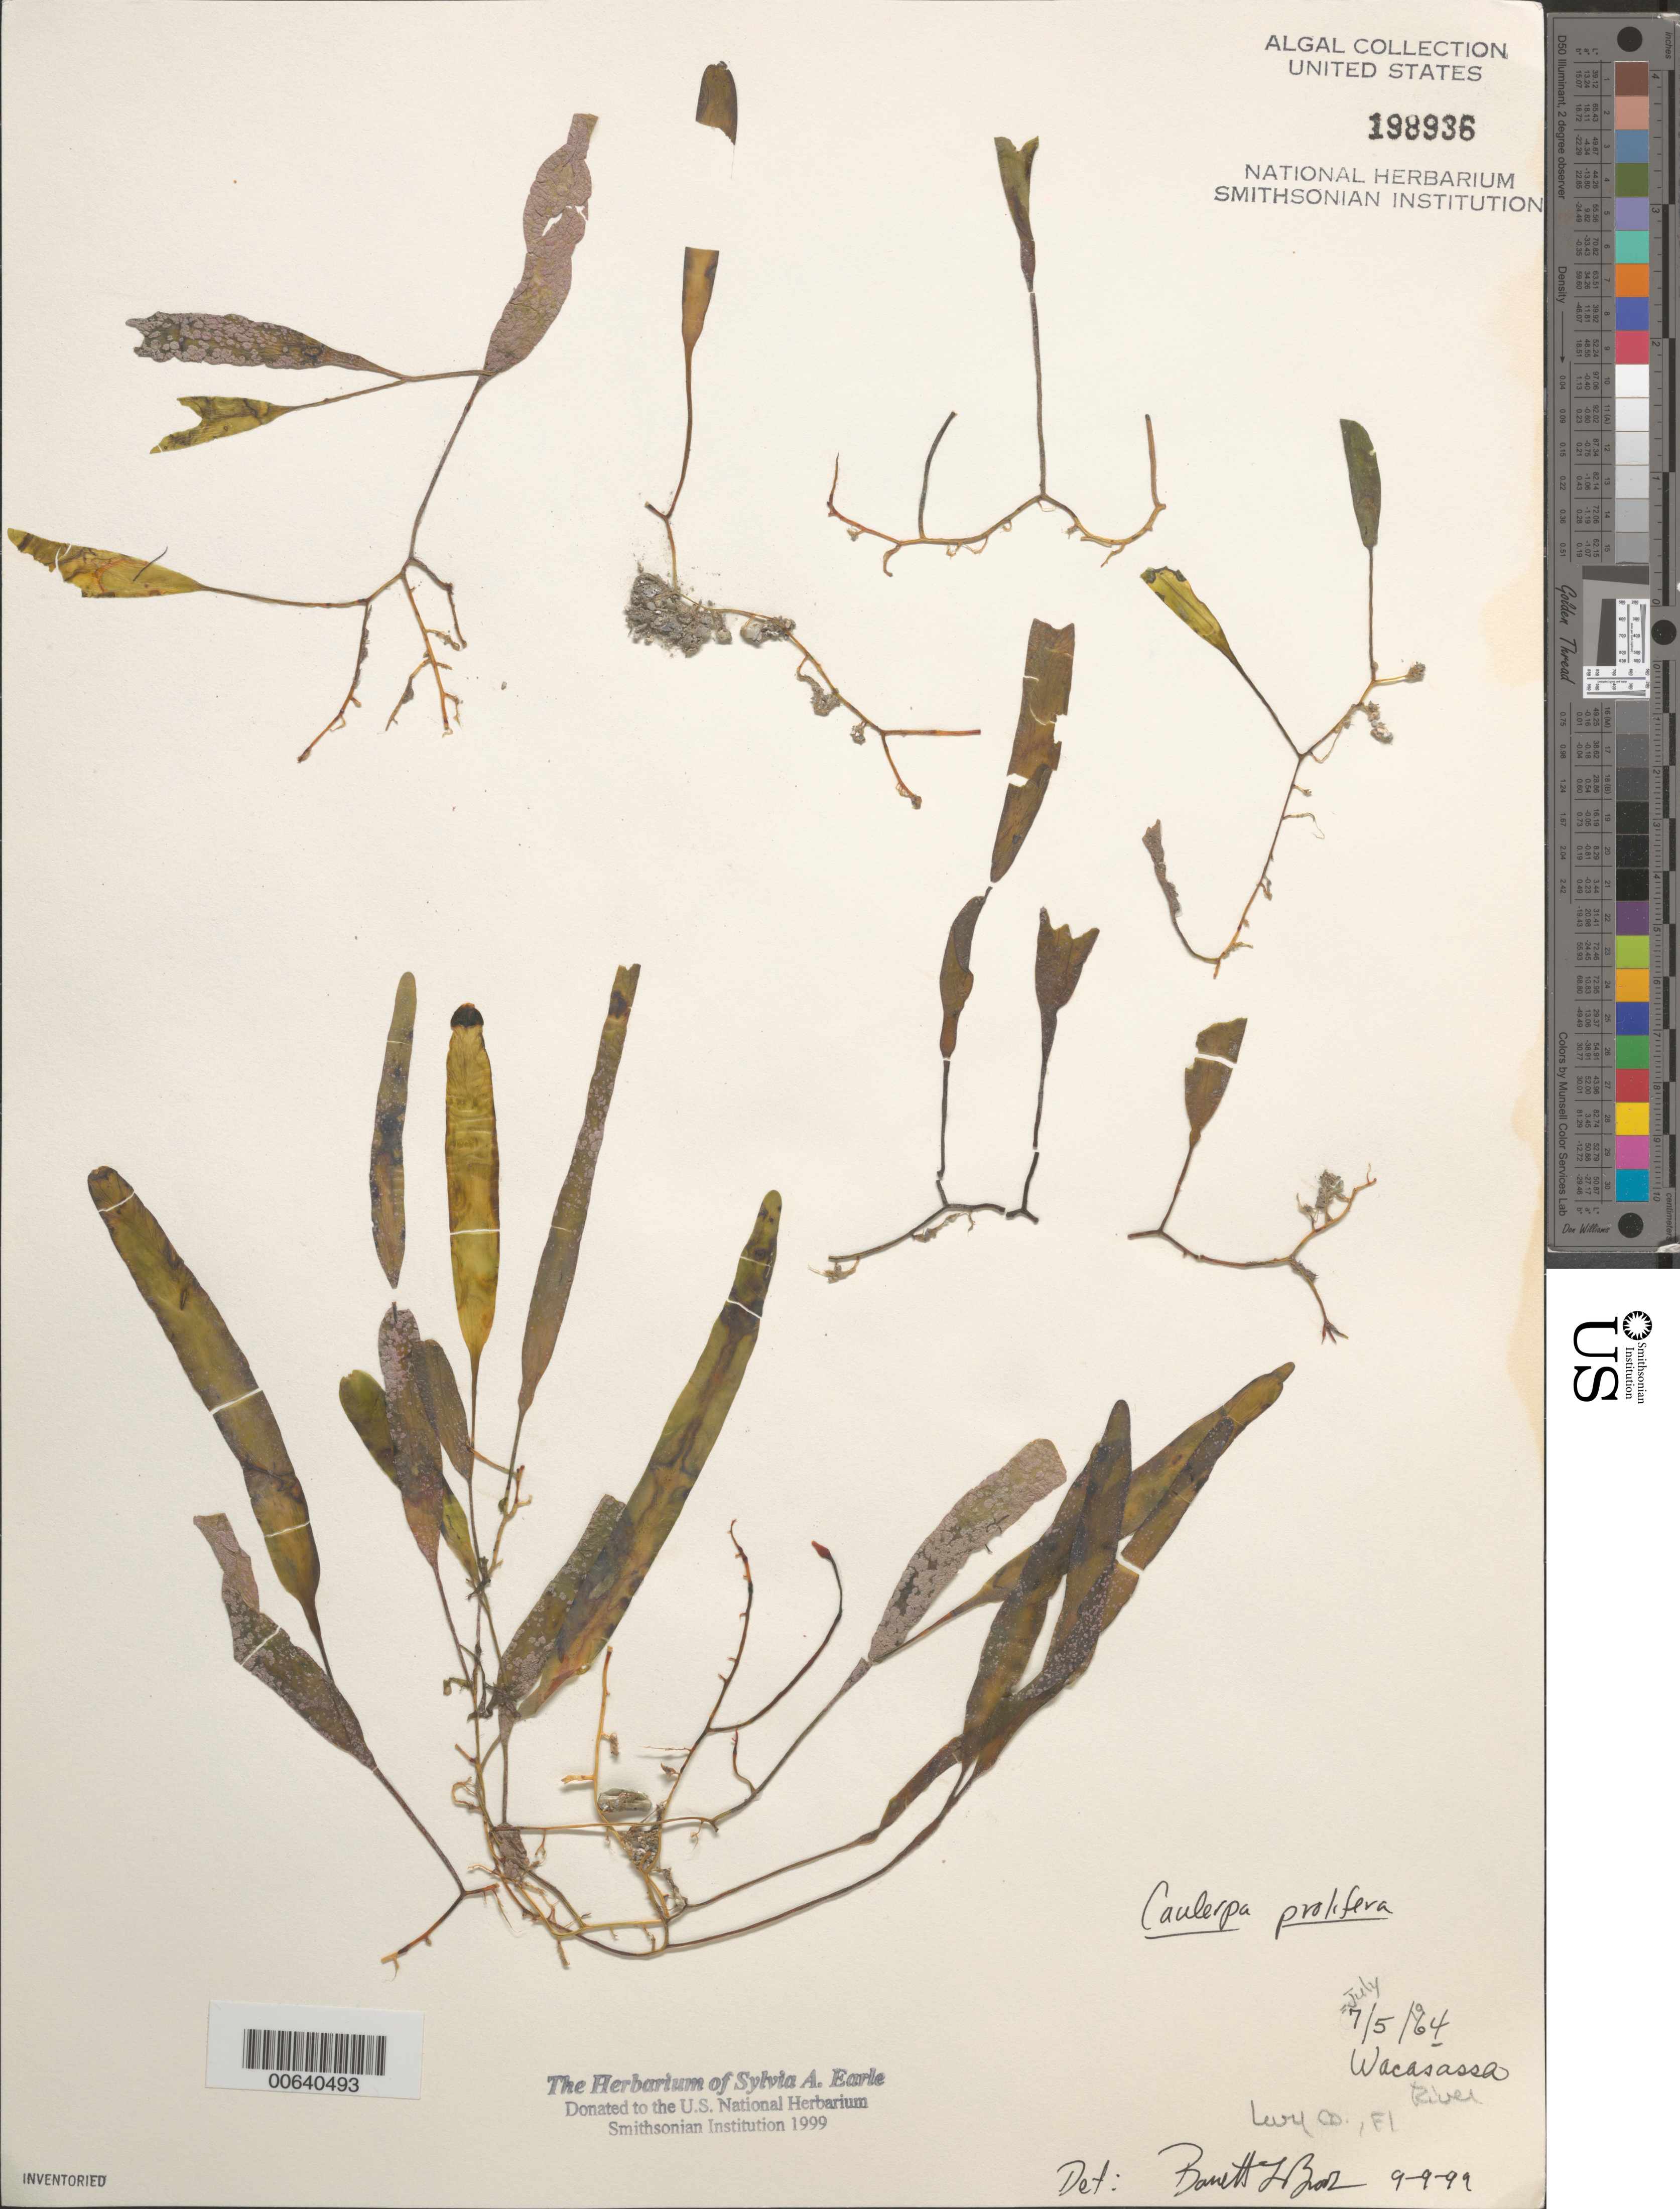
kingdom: Plantae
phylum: Chlorophyta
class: Ulvophyceae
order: Bryopsidales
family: Caulerpaceae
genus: Caulerpa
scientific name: Caulerpa prolifera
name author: (Forssk.) J.V.Lamouroux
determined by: Brooks, B. L., (BOT), Smithsonian Institution - National Museum of Natural History (UNITED STATES)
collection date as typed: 05 Jul 1964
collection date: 1964-07-05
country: United States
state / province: Florida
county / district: Levy County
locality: Waccasassa River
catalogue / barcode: US 198936